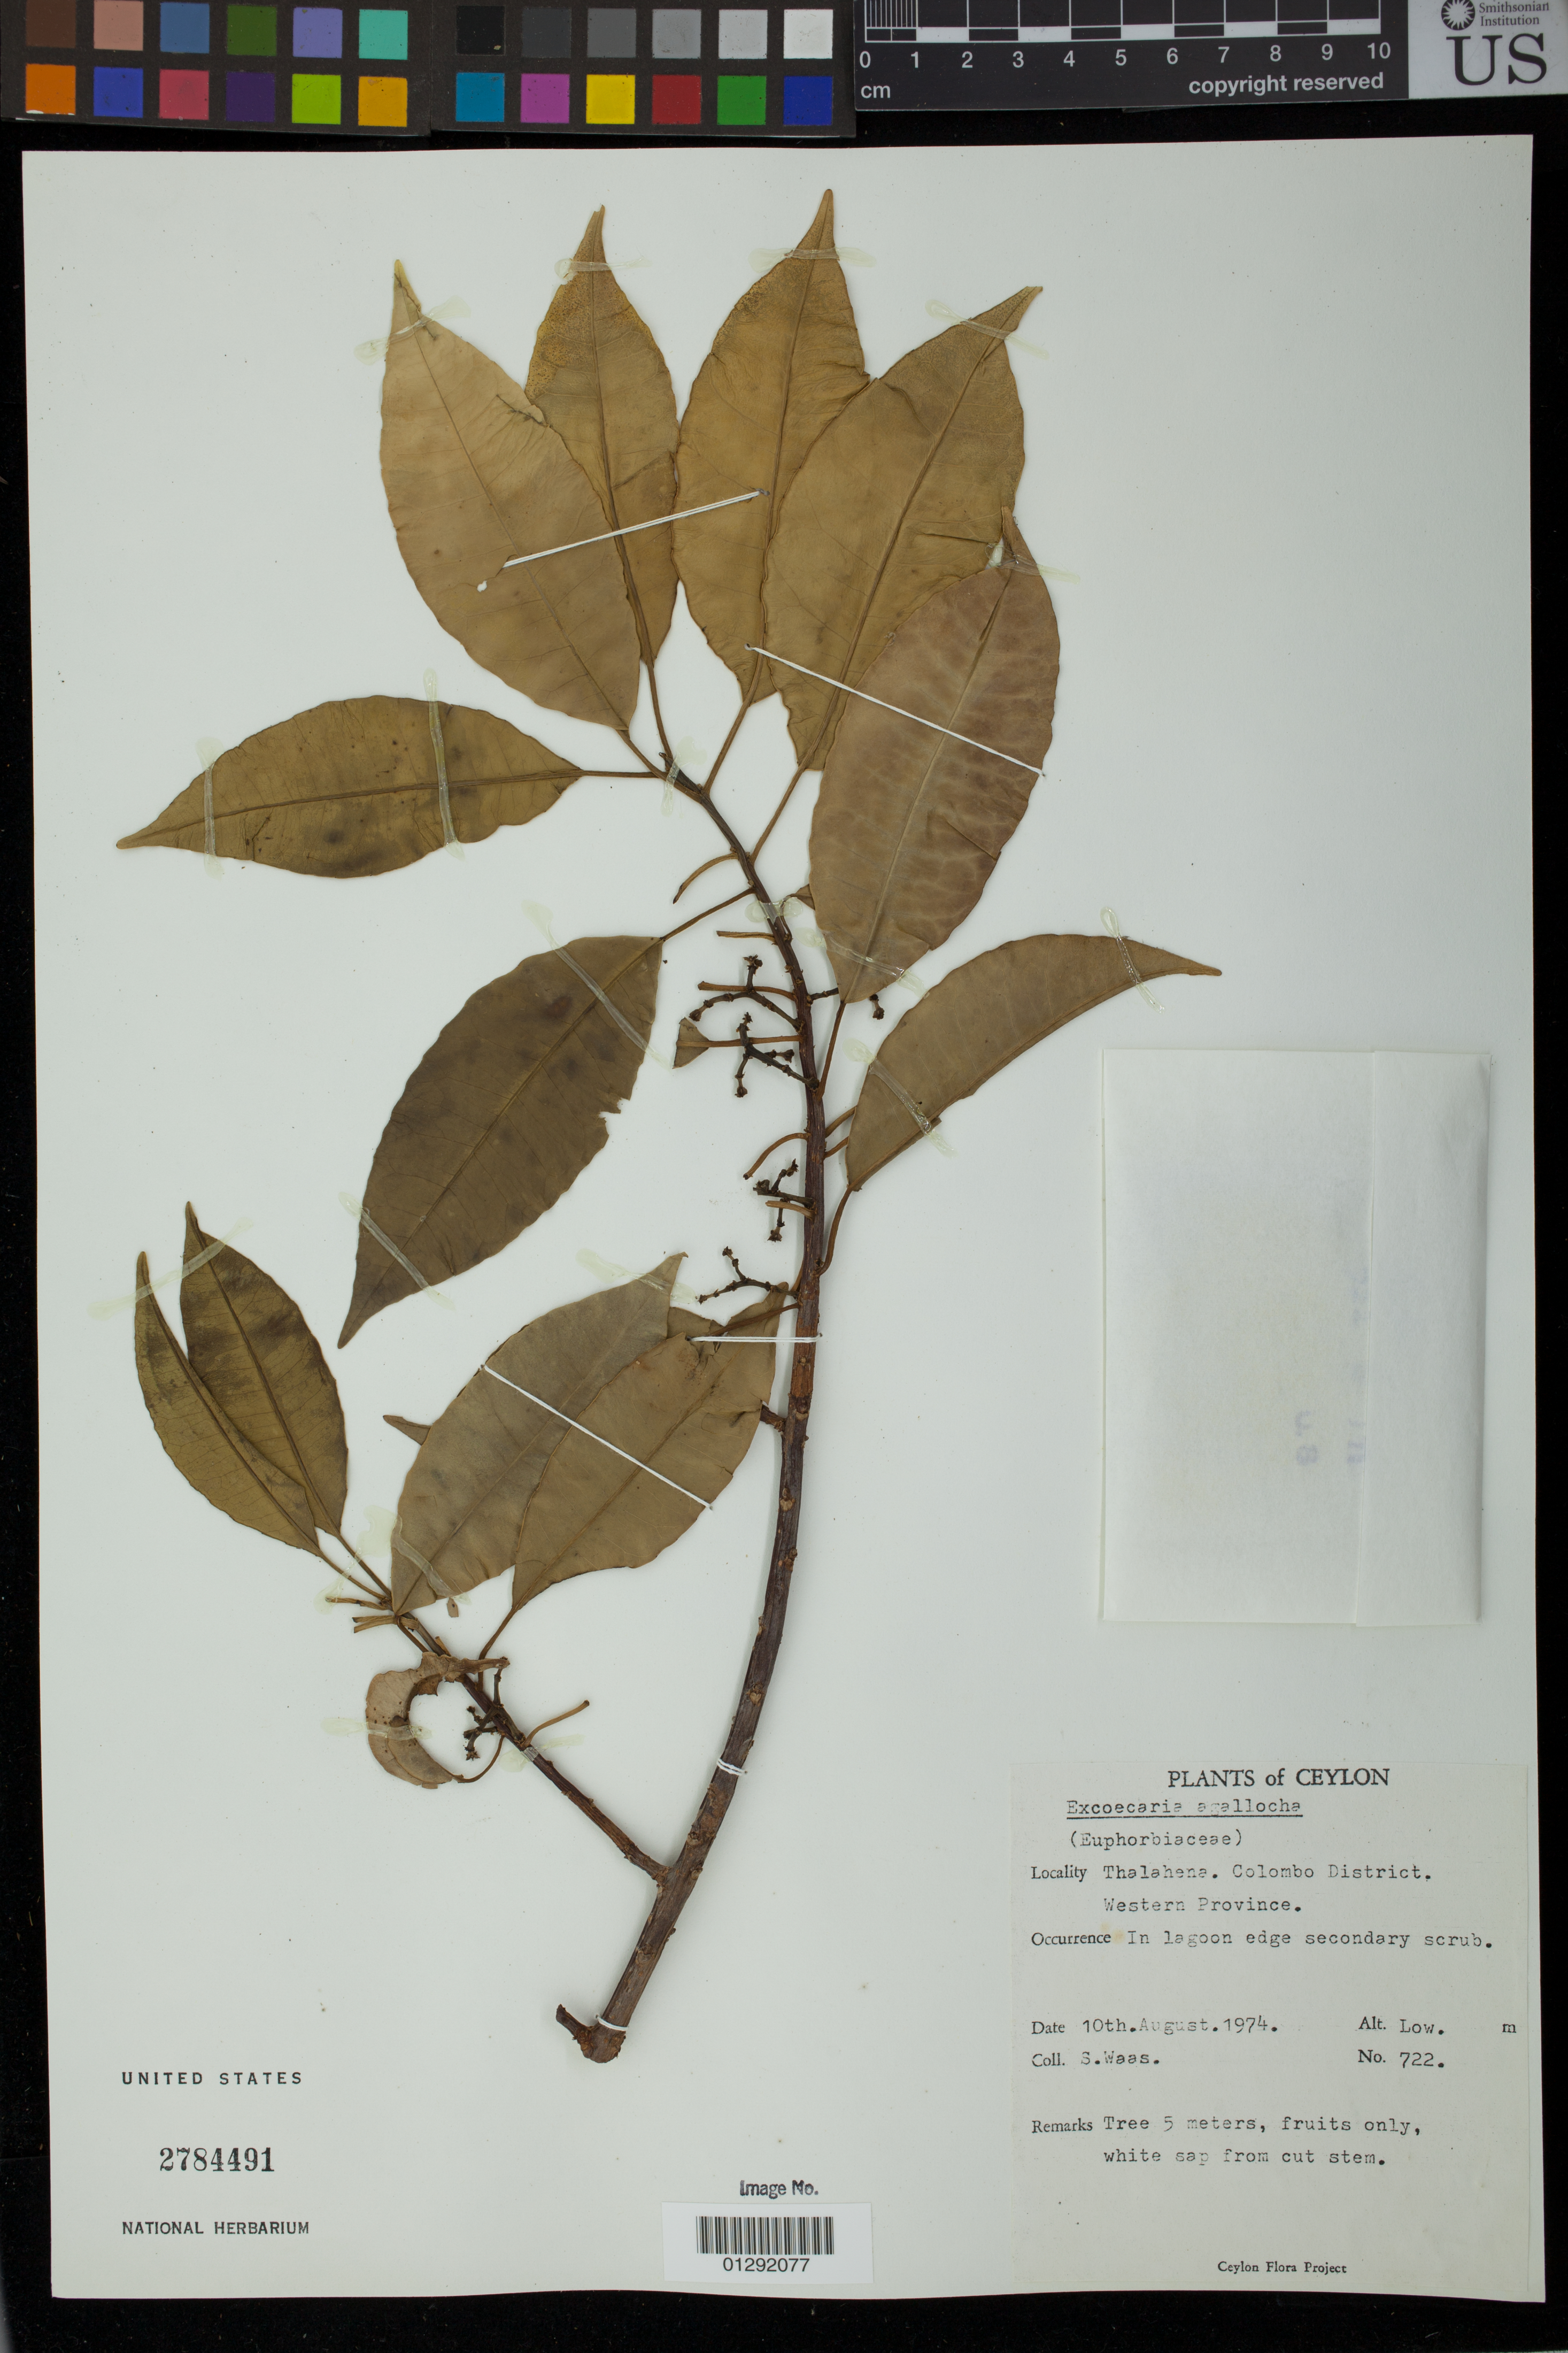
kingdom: Plantae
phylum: Tracheophyta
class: Magnoliopsida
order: Malpighiales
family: Euphorbiaceae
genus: Excoecaria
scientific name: Excoecaria agallocha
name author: L.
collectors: S. Waas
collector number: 722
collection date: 1974-08-10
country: Sri Lanka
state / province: Western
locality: Ceylon. thalahene. Colombo District.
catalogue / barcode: US 2784491